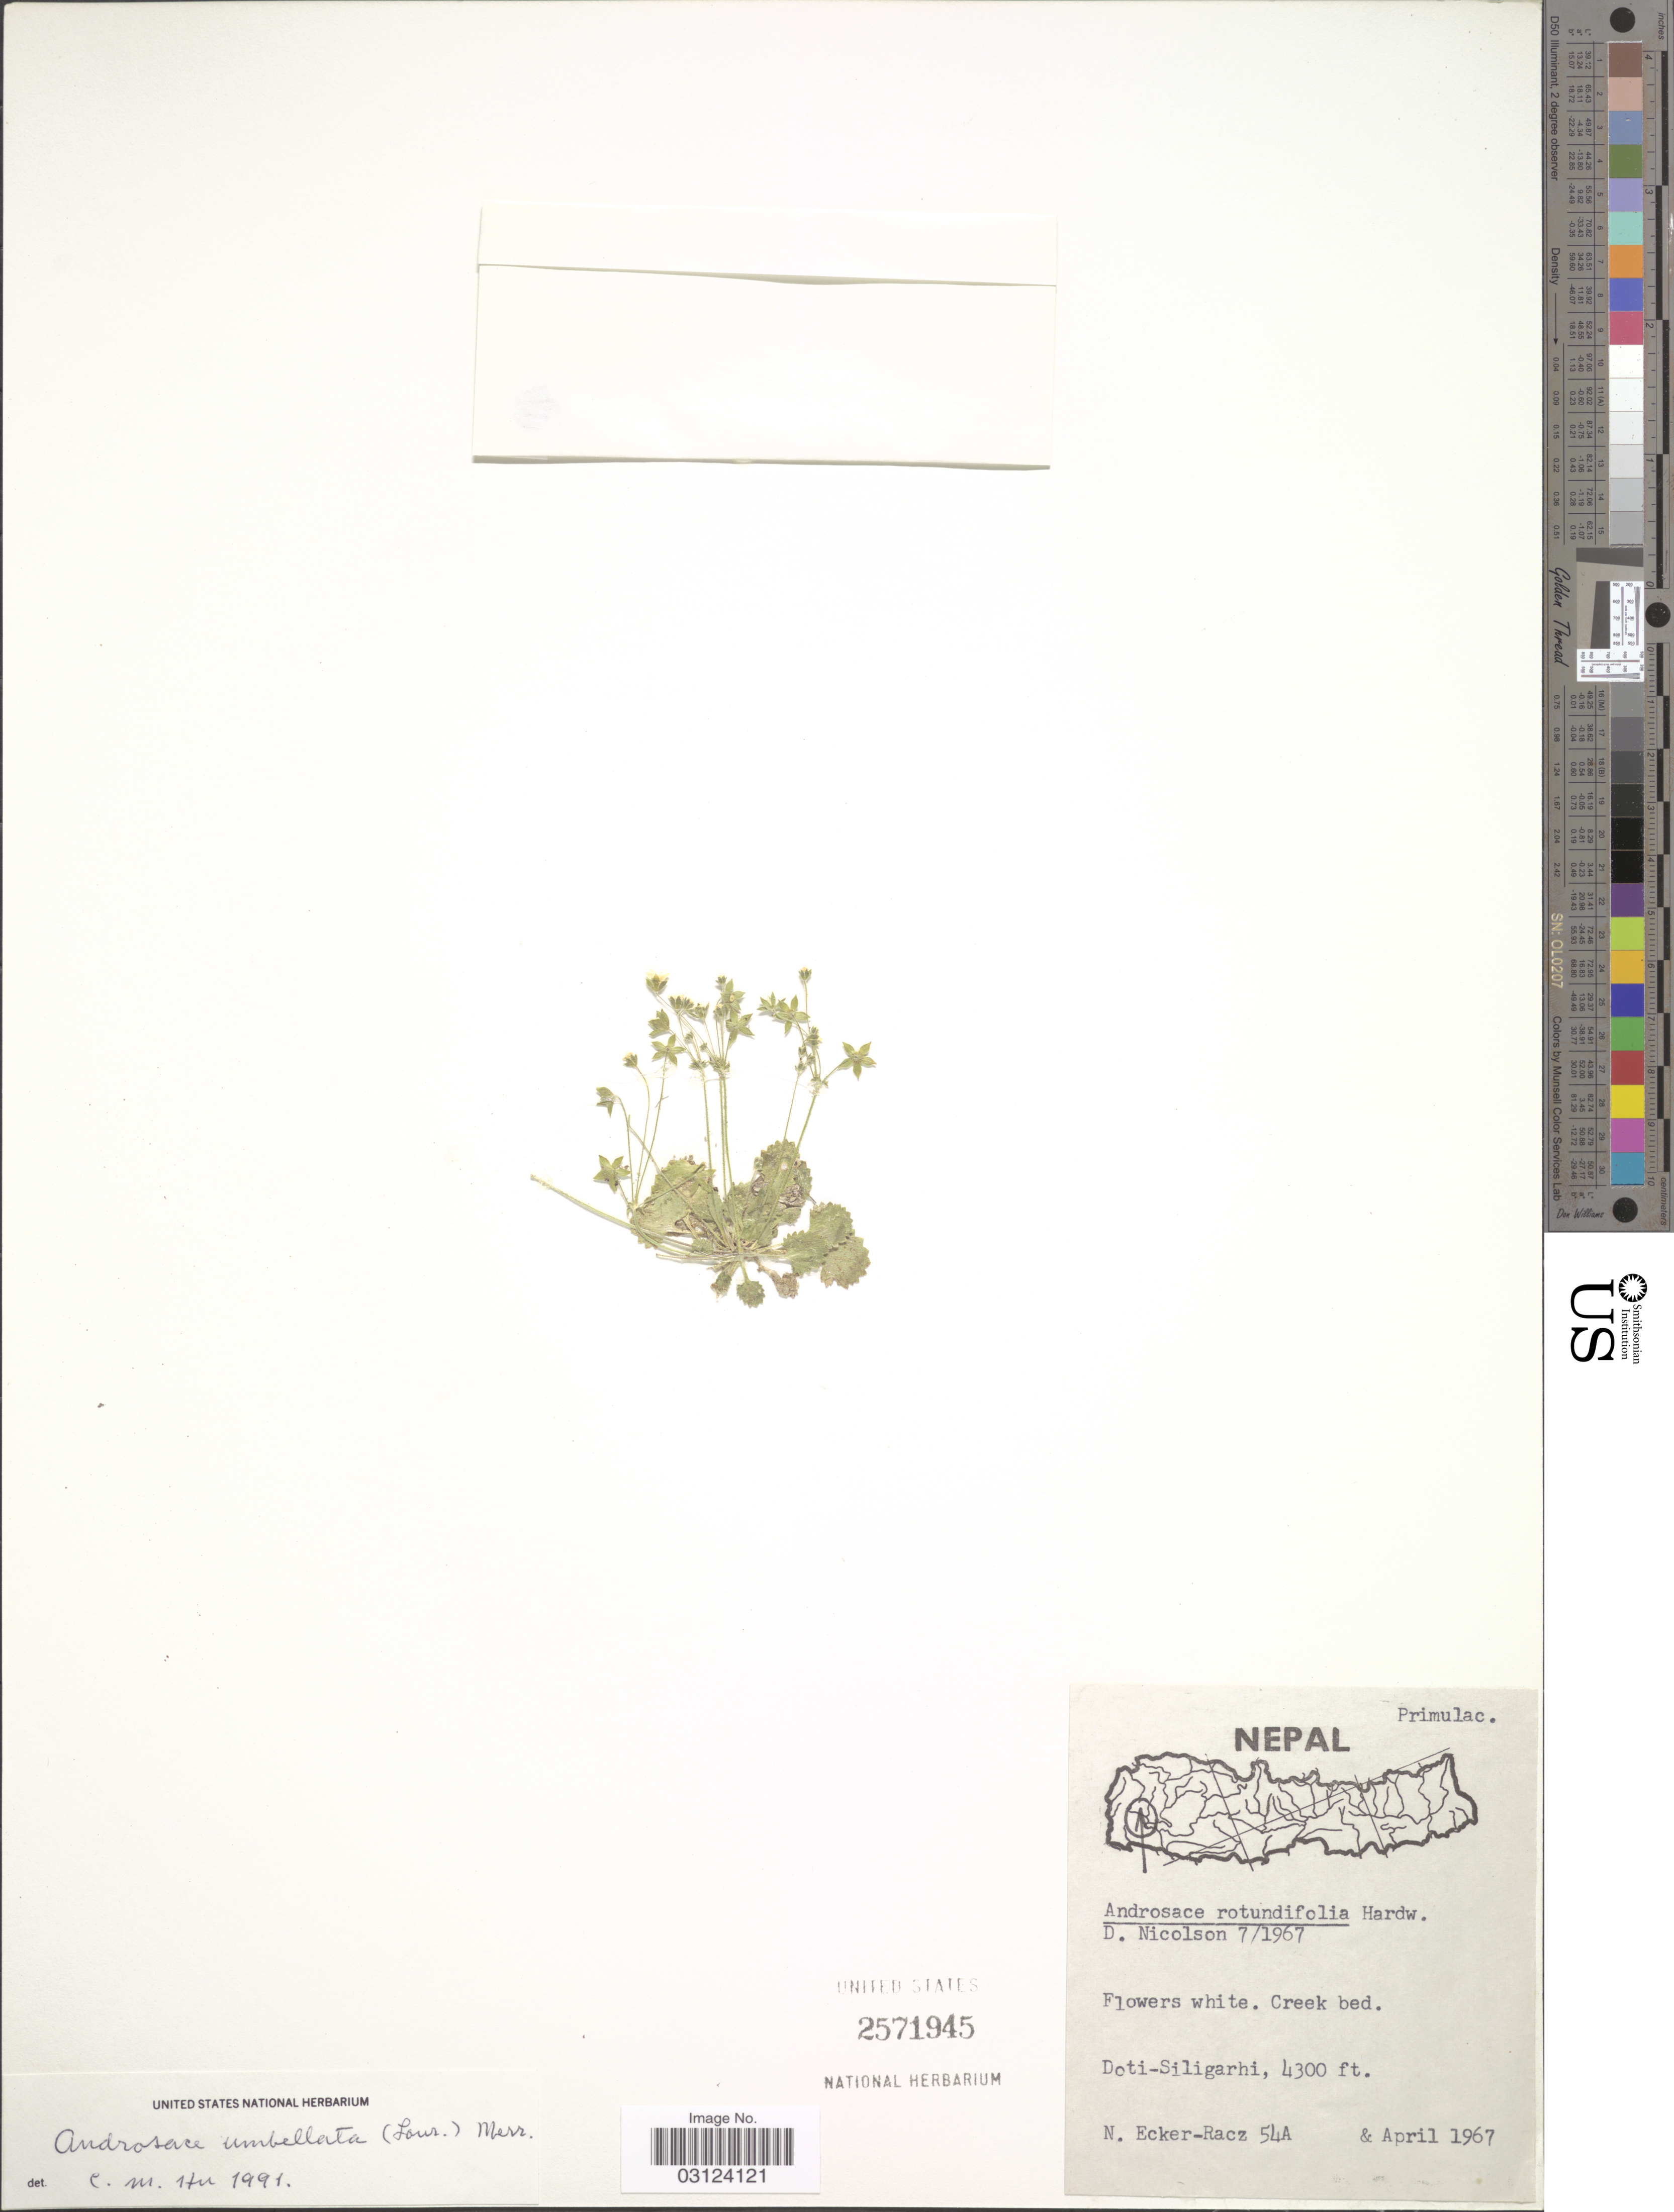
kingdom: Plantae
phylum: Tracheophyta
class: Magnoliopsida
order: Ericales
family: Primulaceae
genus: Androsace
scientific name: Androsace rotundifolia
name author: Hardw.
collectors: N. Ecker-Racz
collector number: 54A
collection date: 1967-04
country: Nepal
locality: Doti-Siligarhi.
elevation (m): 1311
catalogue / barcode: US 2571945